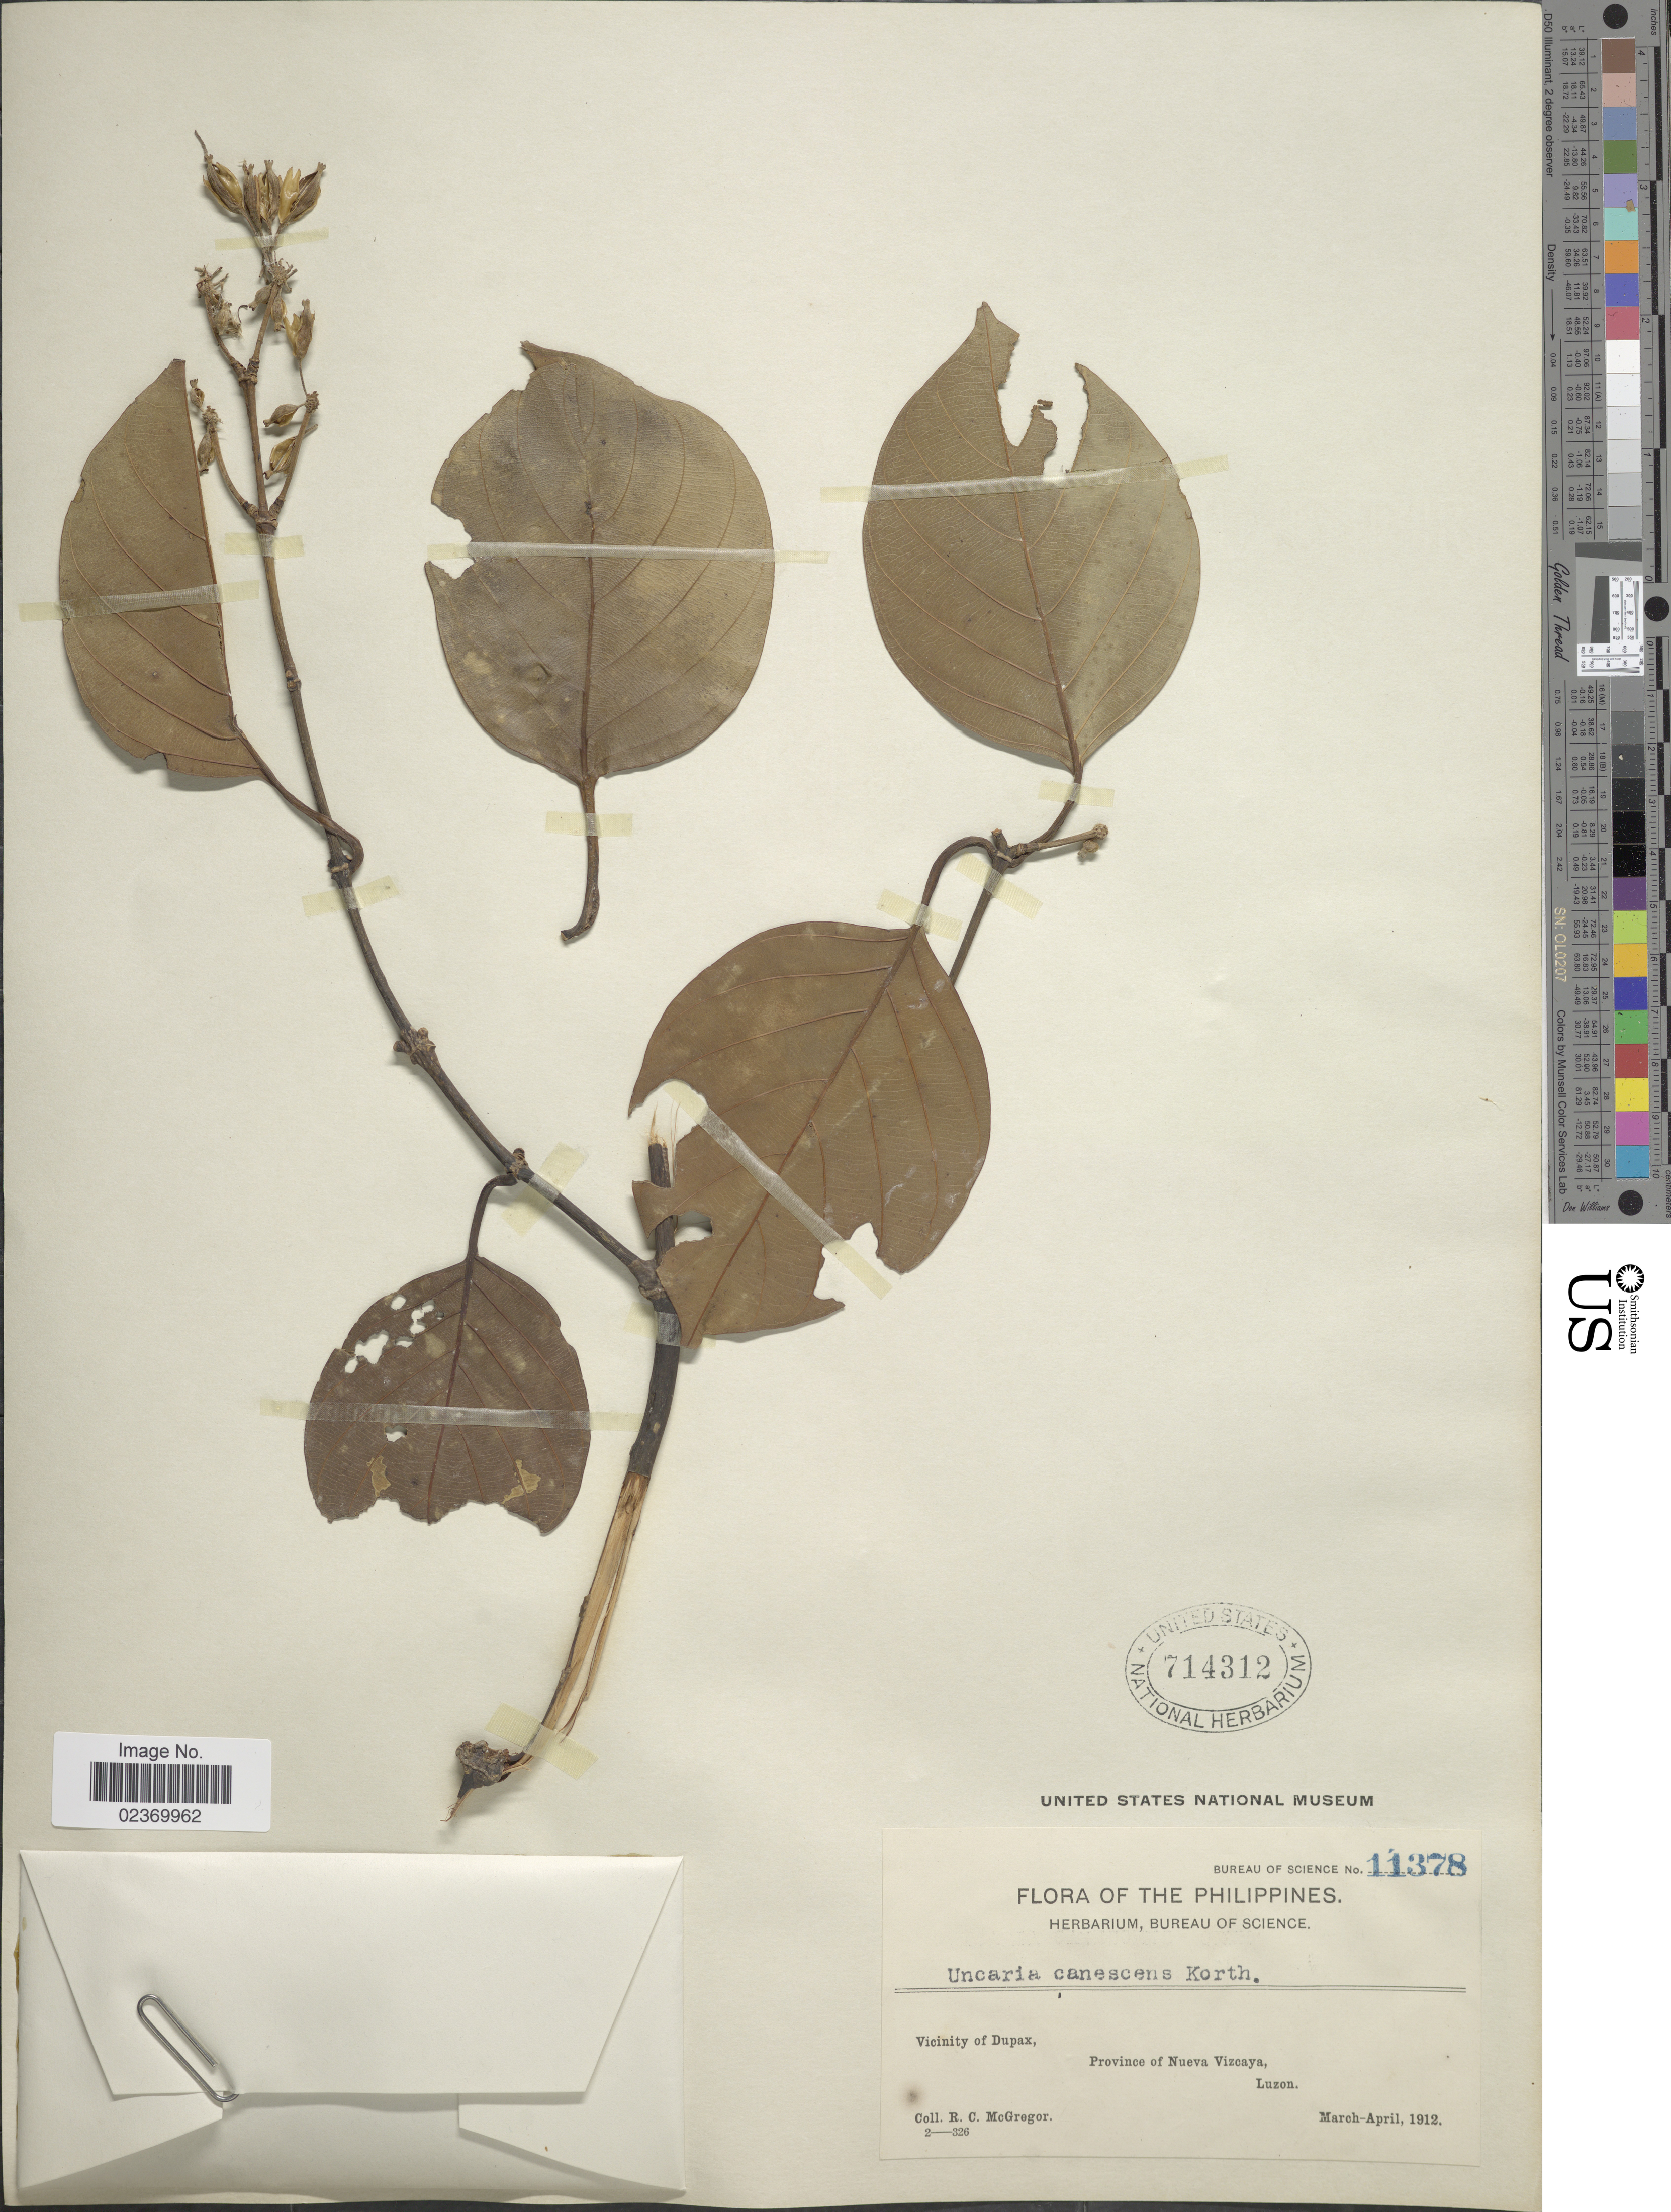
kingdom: Plantae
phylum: Tracheophyta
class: Magnoliopsida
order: Gentianales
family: Rubiaceae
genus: Uncaria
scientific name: Uncaria canescens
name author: Korth.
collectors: R. C. McGregor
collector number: Bureau of Science 11378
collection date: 1912-03/1912-04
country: Philippines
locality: Vicinity of Dupax, Province of Nueva Vizcaya, Luzon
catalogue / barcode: US 714312